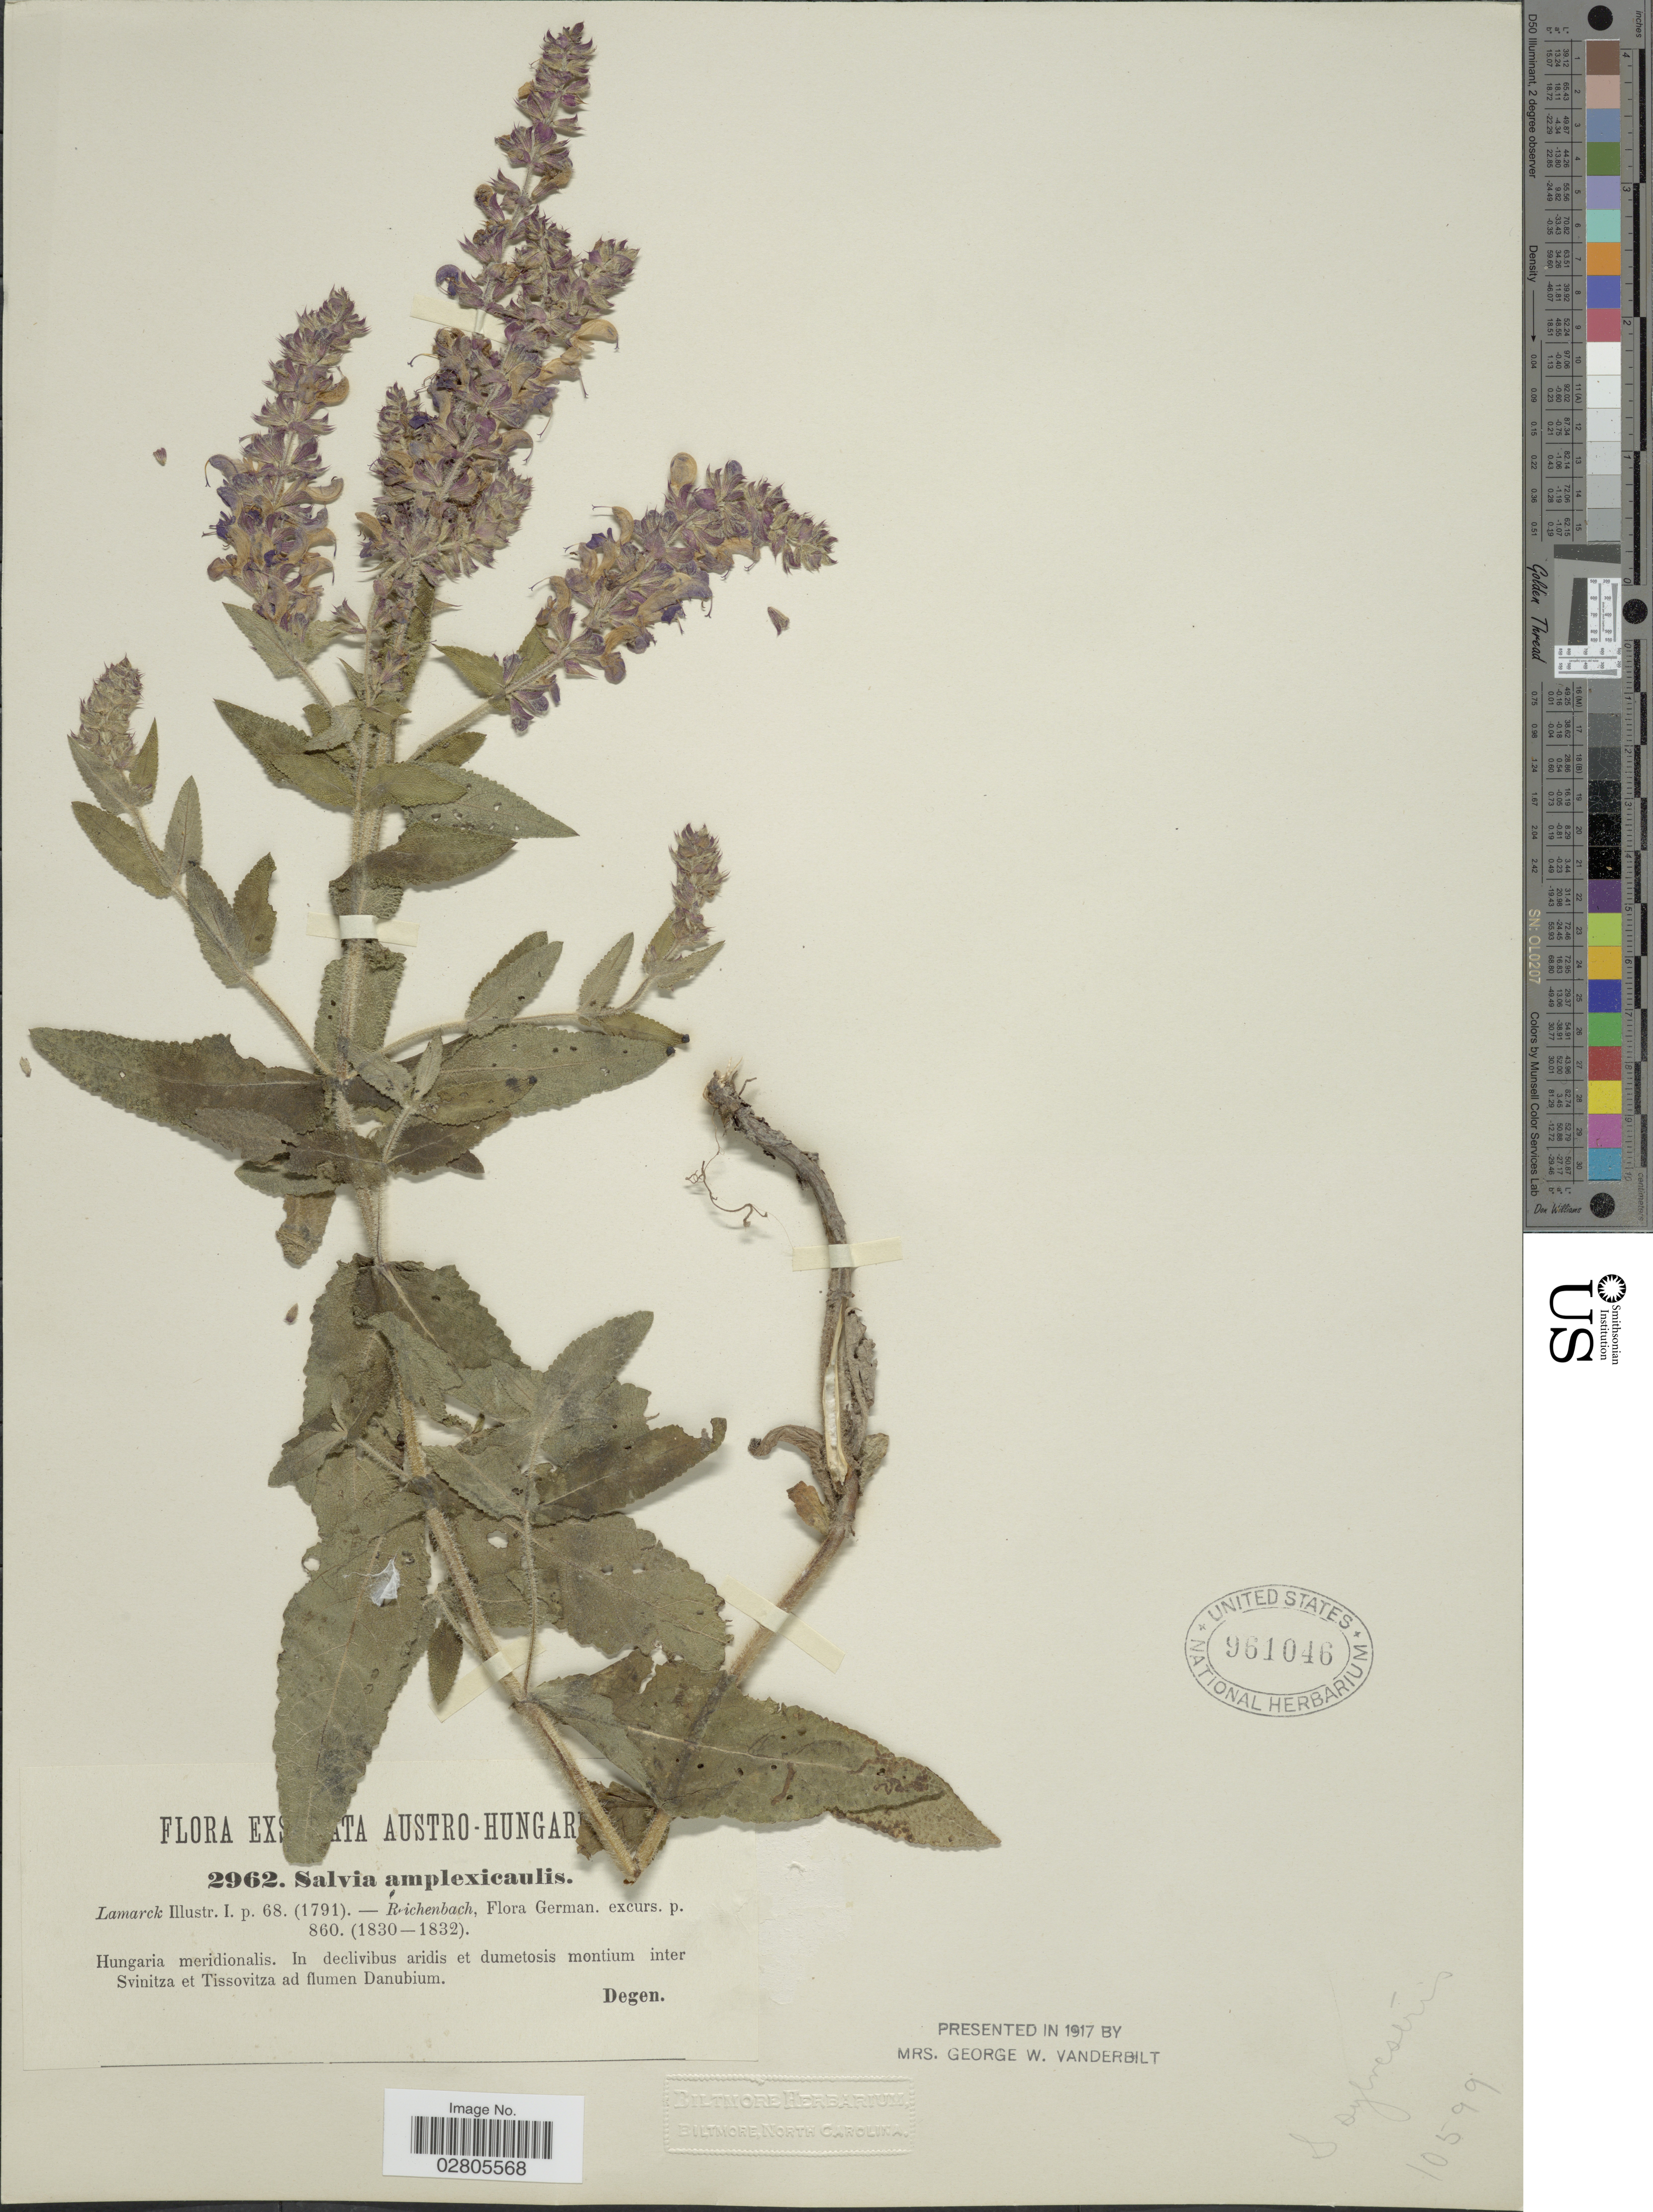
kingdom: Plantae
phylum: Tracheophyta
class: Magnoliopsida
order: Lamiales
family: Lamiaceae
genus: Salvia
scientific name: Salvia amplexicaulis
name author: Lam.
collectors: Degen.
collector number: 2962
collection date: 1830/1832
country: Romania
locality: Austro-Hungar [illegible text]. Hungaria meridionalis. In declivibus aridis et dumetosis montium inter Svinitza et Tissovitza ad flumen Danubium.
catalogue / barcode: US 961046